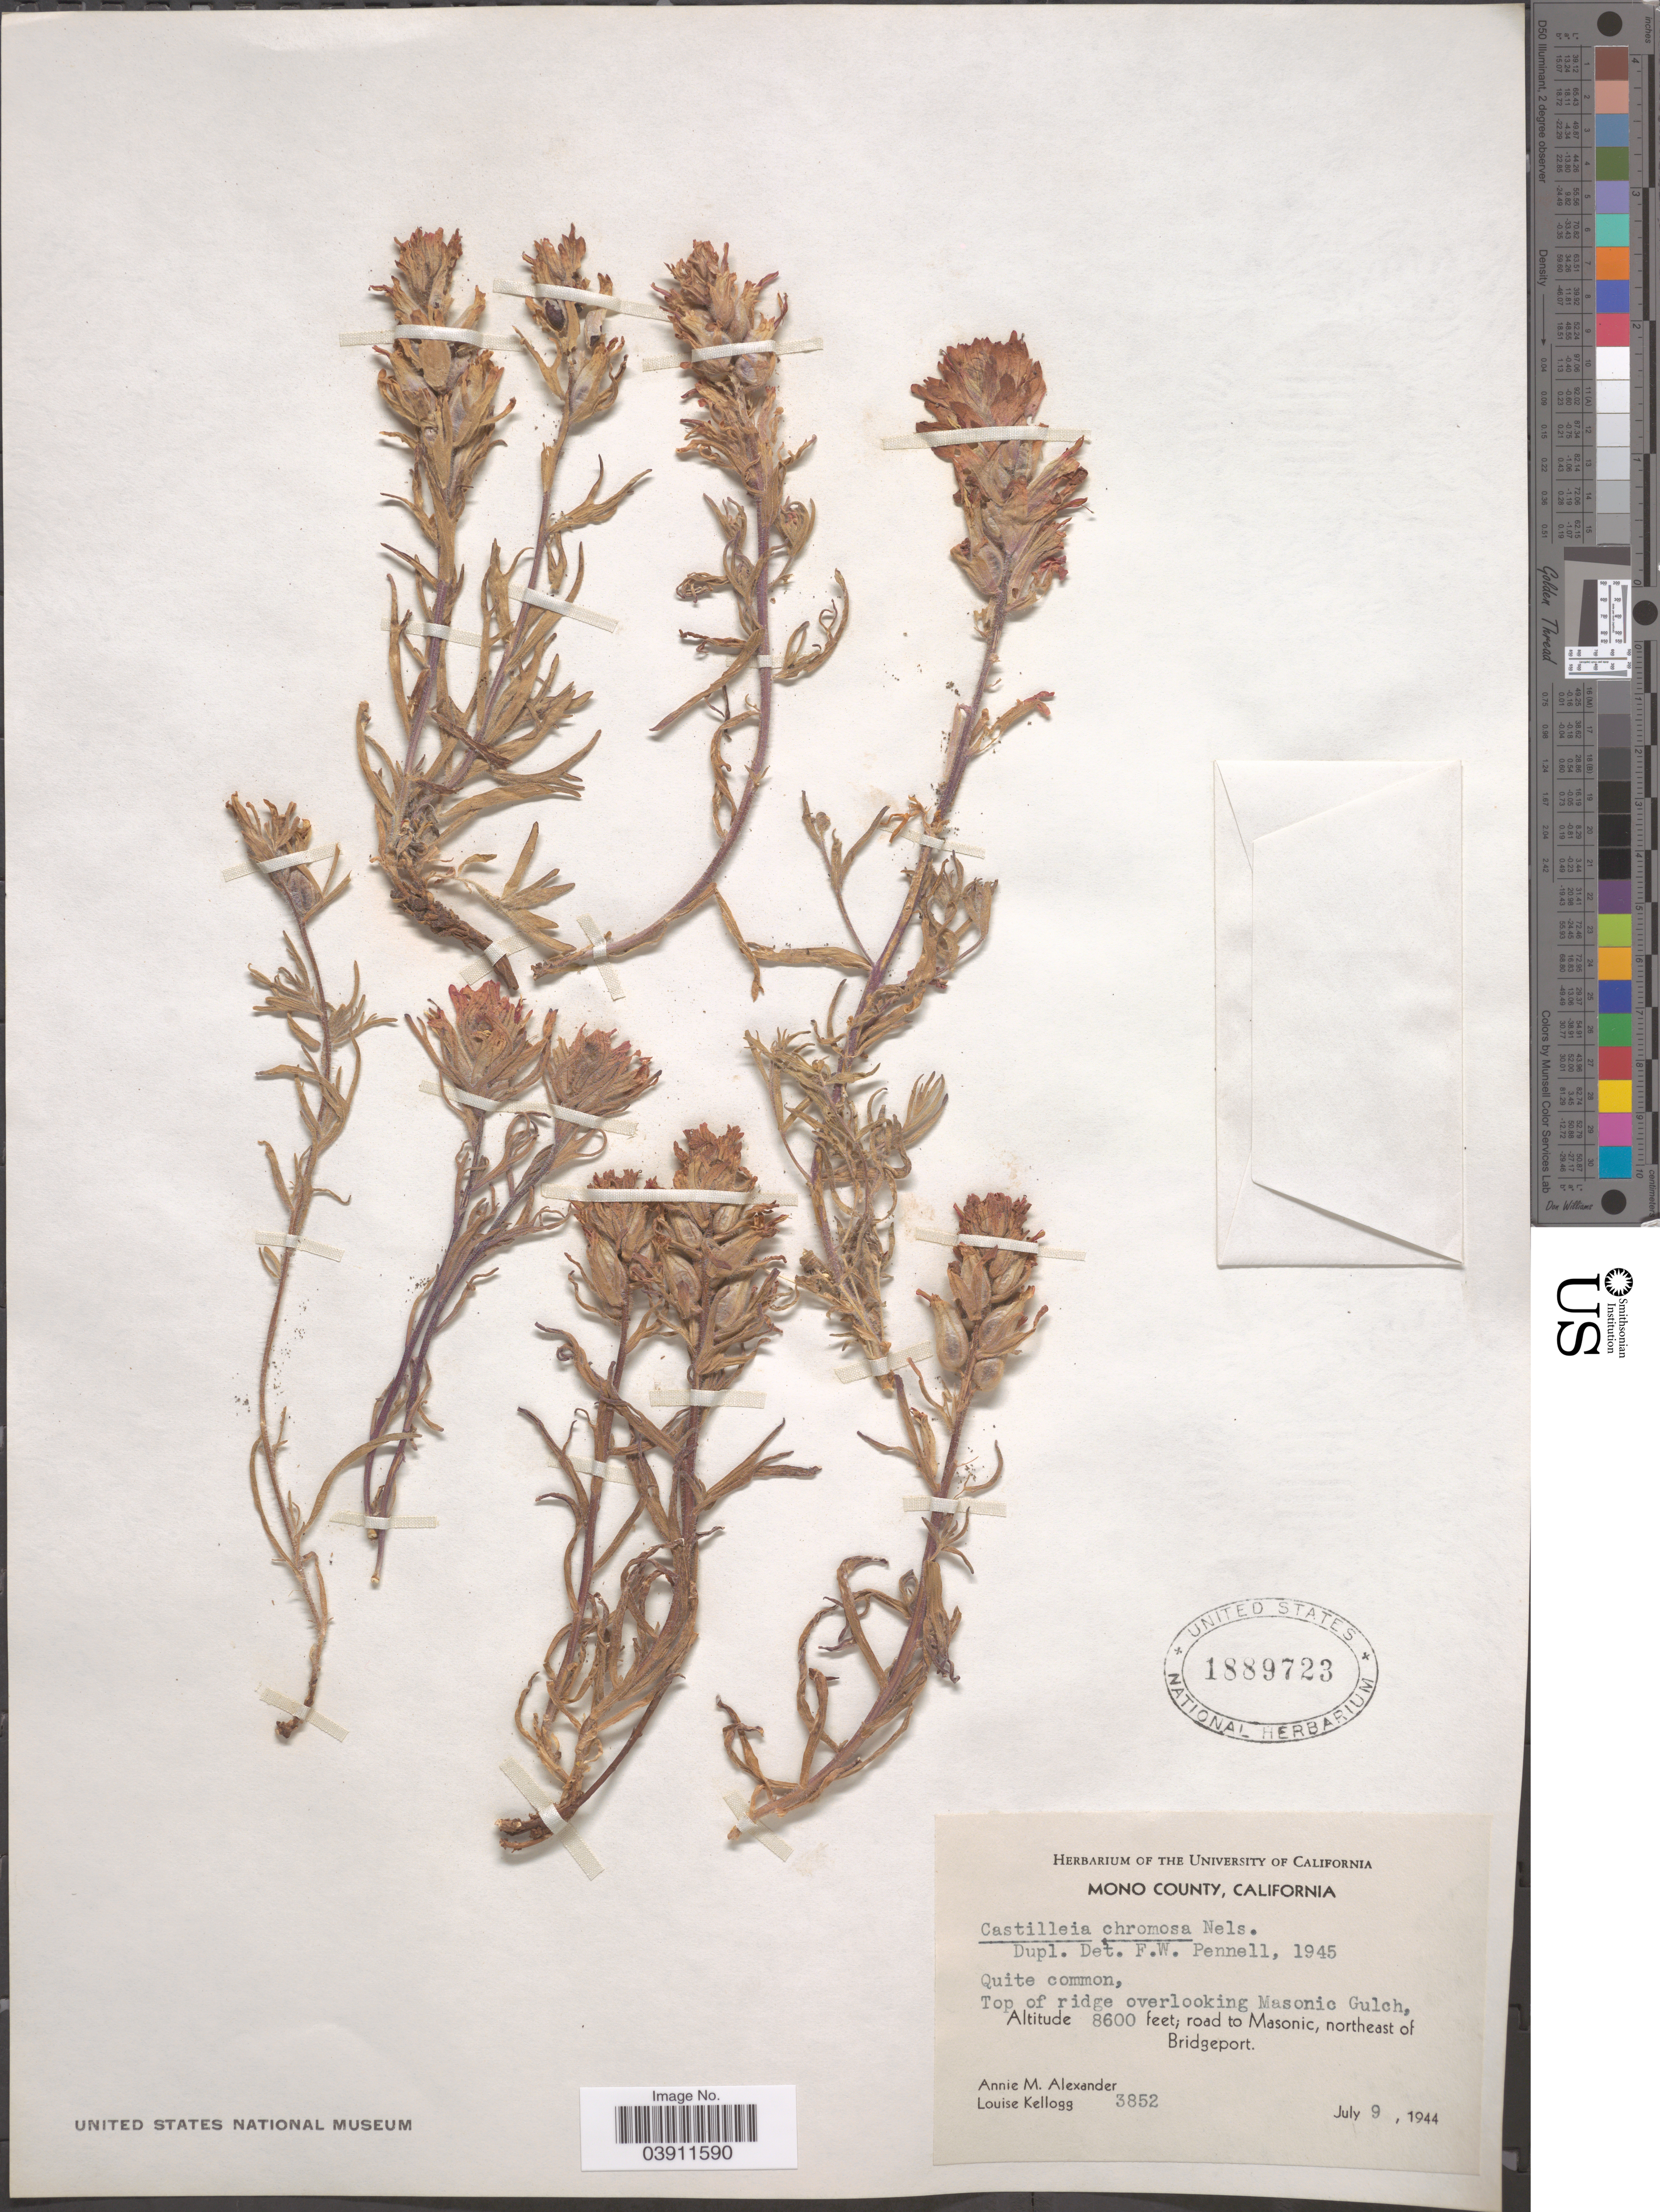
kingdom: Plantae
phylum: Tracheophyta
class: Magnoliopsida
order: Lamiales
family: Orobanchaceae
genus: Castilleja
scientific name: Castilleja chromosa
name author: A. Nelson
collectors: A. M. Alexander & L. Kellogg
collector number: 3852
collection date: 1944-07-09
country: United States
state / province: California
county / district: Mono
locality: Mono County. Top of ridge overlooking Masonic Gulch, road to Masonic, northeast of Bridgeport.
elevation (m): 2621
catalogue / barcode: US 1889723